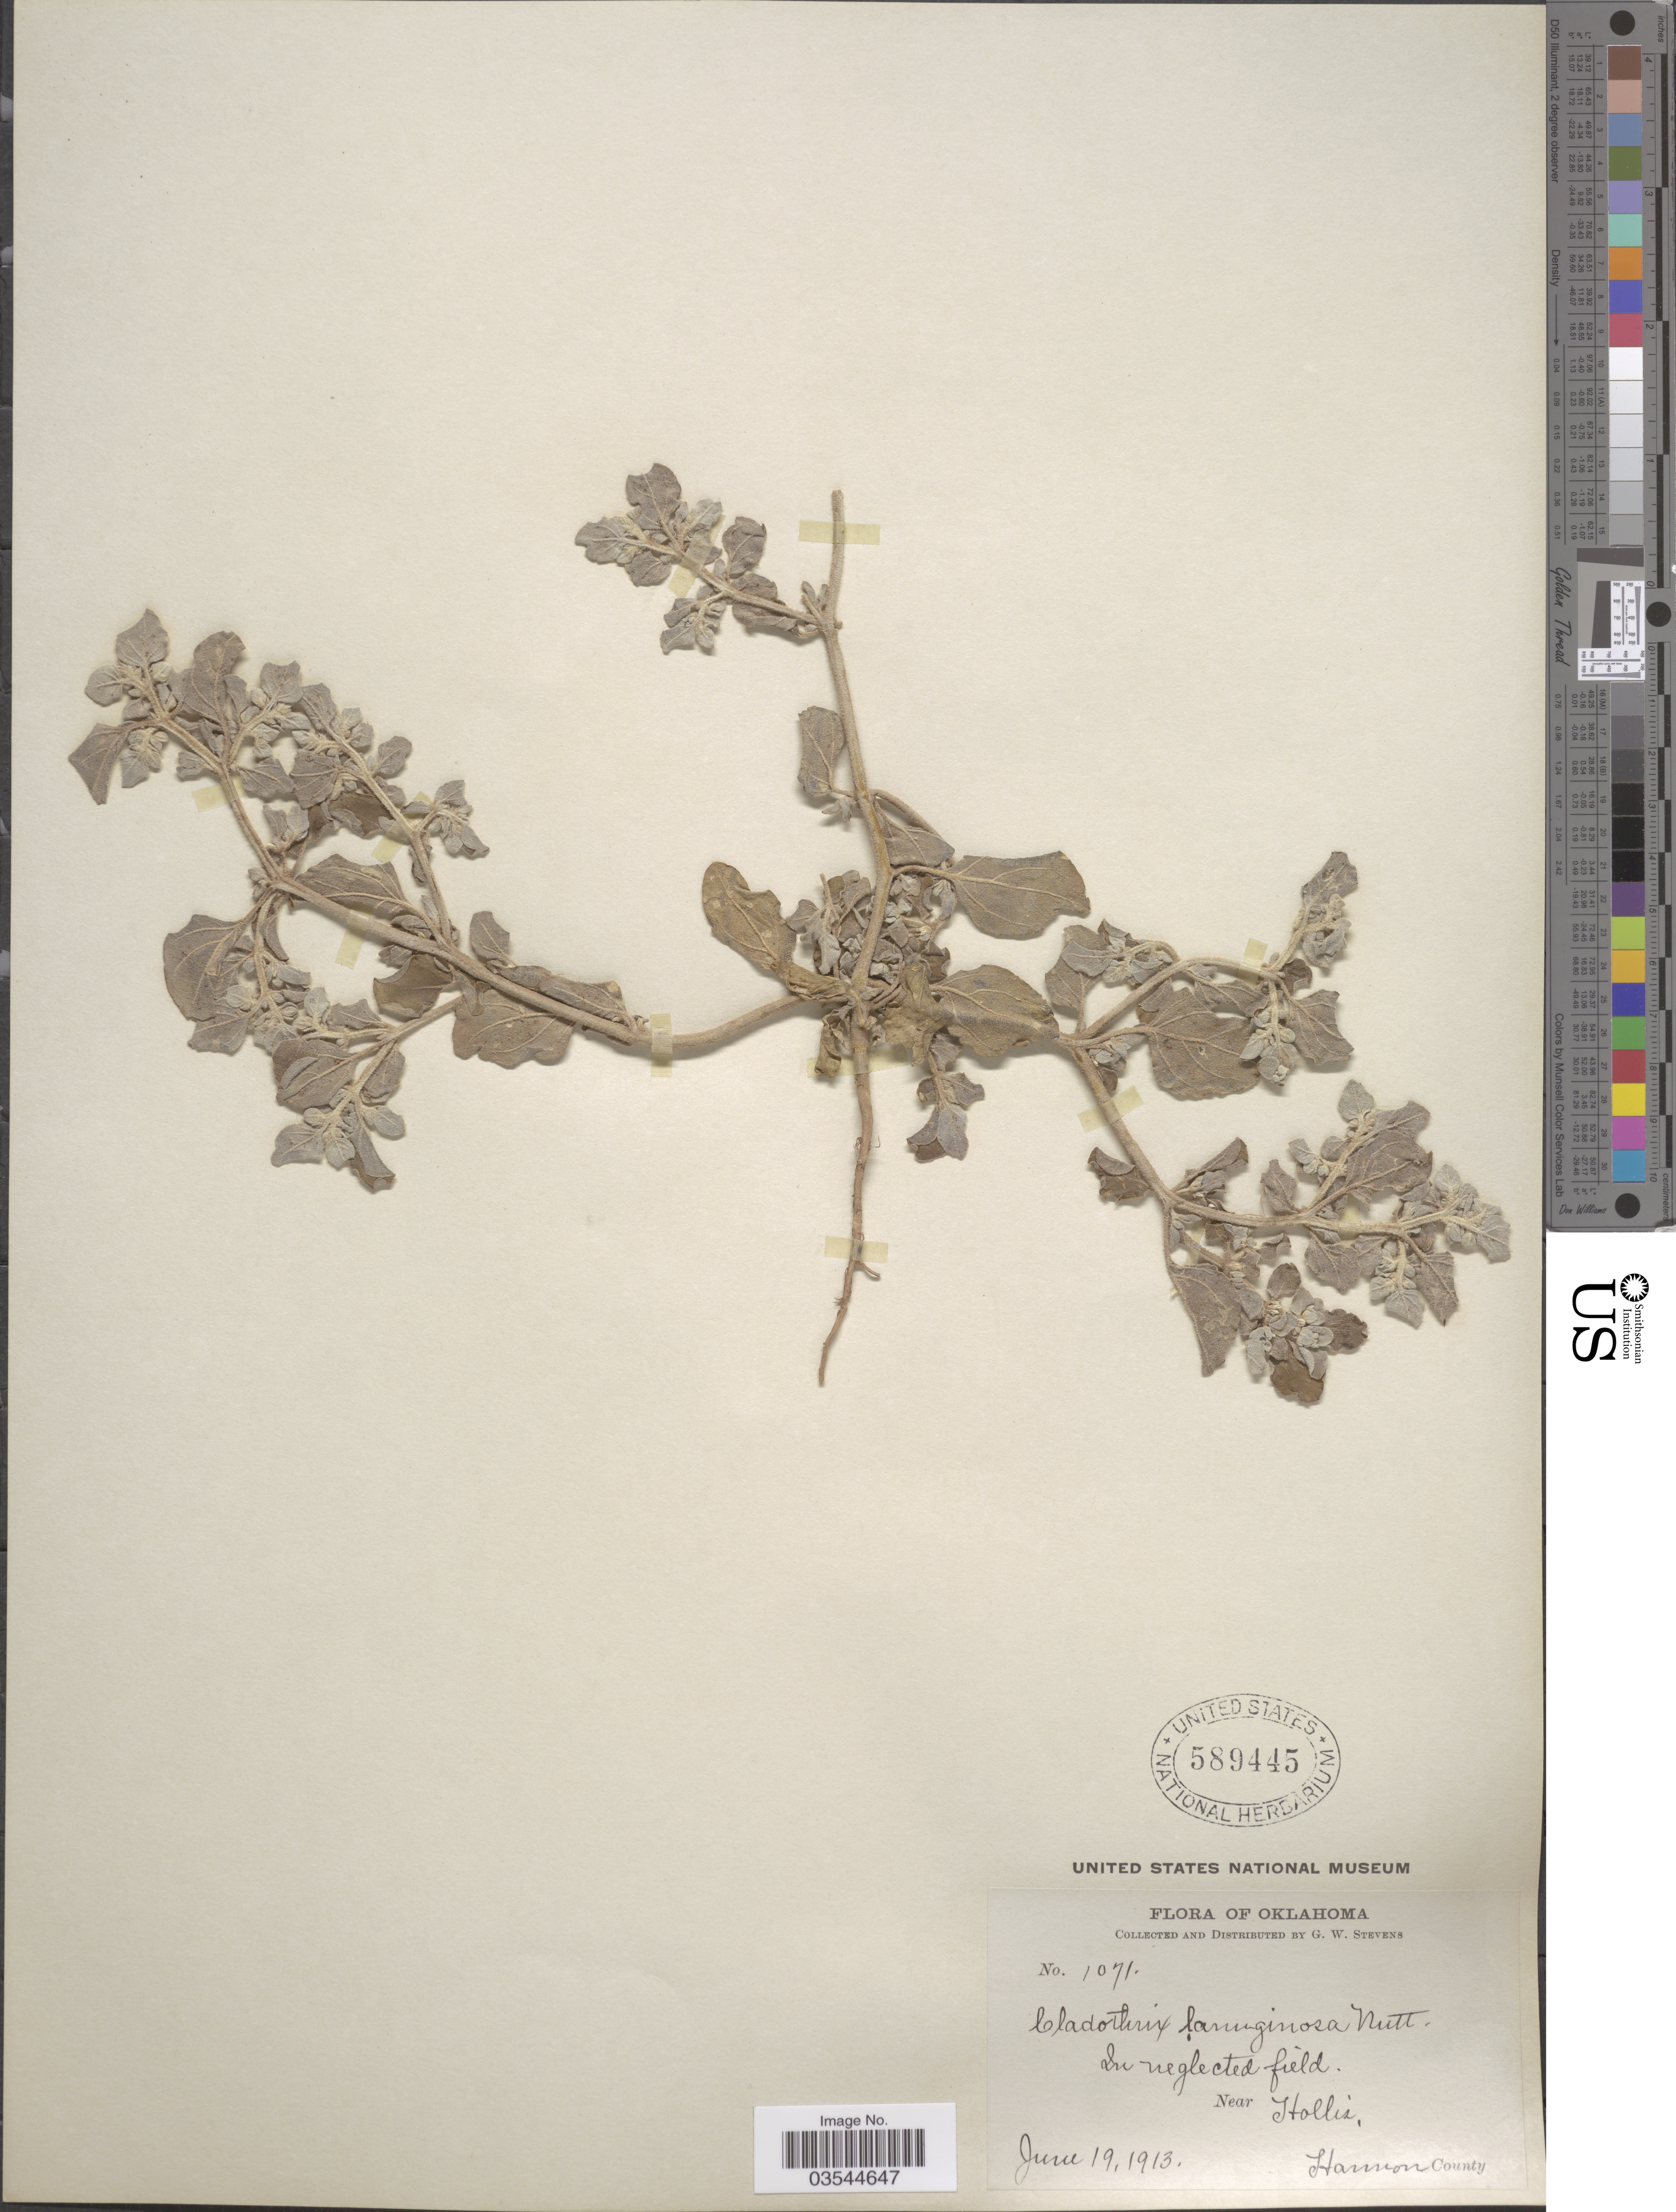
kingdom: Plantae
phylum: Tracheophyta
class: Magnoliopsida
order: Caryophyllales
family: Amaranthaceae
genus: Tidestromia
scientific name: Tidestromia lanuginosa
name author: (Nutt.) Standl.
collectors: G. W. Stevens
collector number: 1071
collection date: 1913-06-19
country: United States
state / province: Oklahoma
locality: In neglected field. Near Hollis. Hannon County.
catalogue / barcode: US 589445